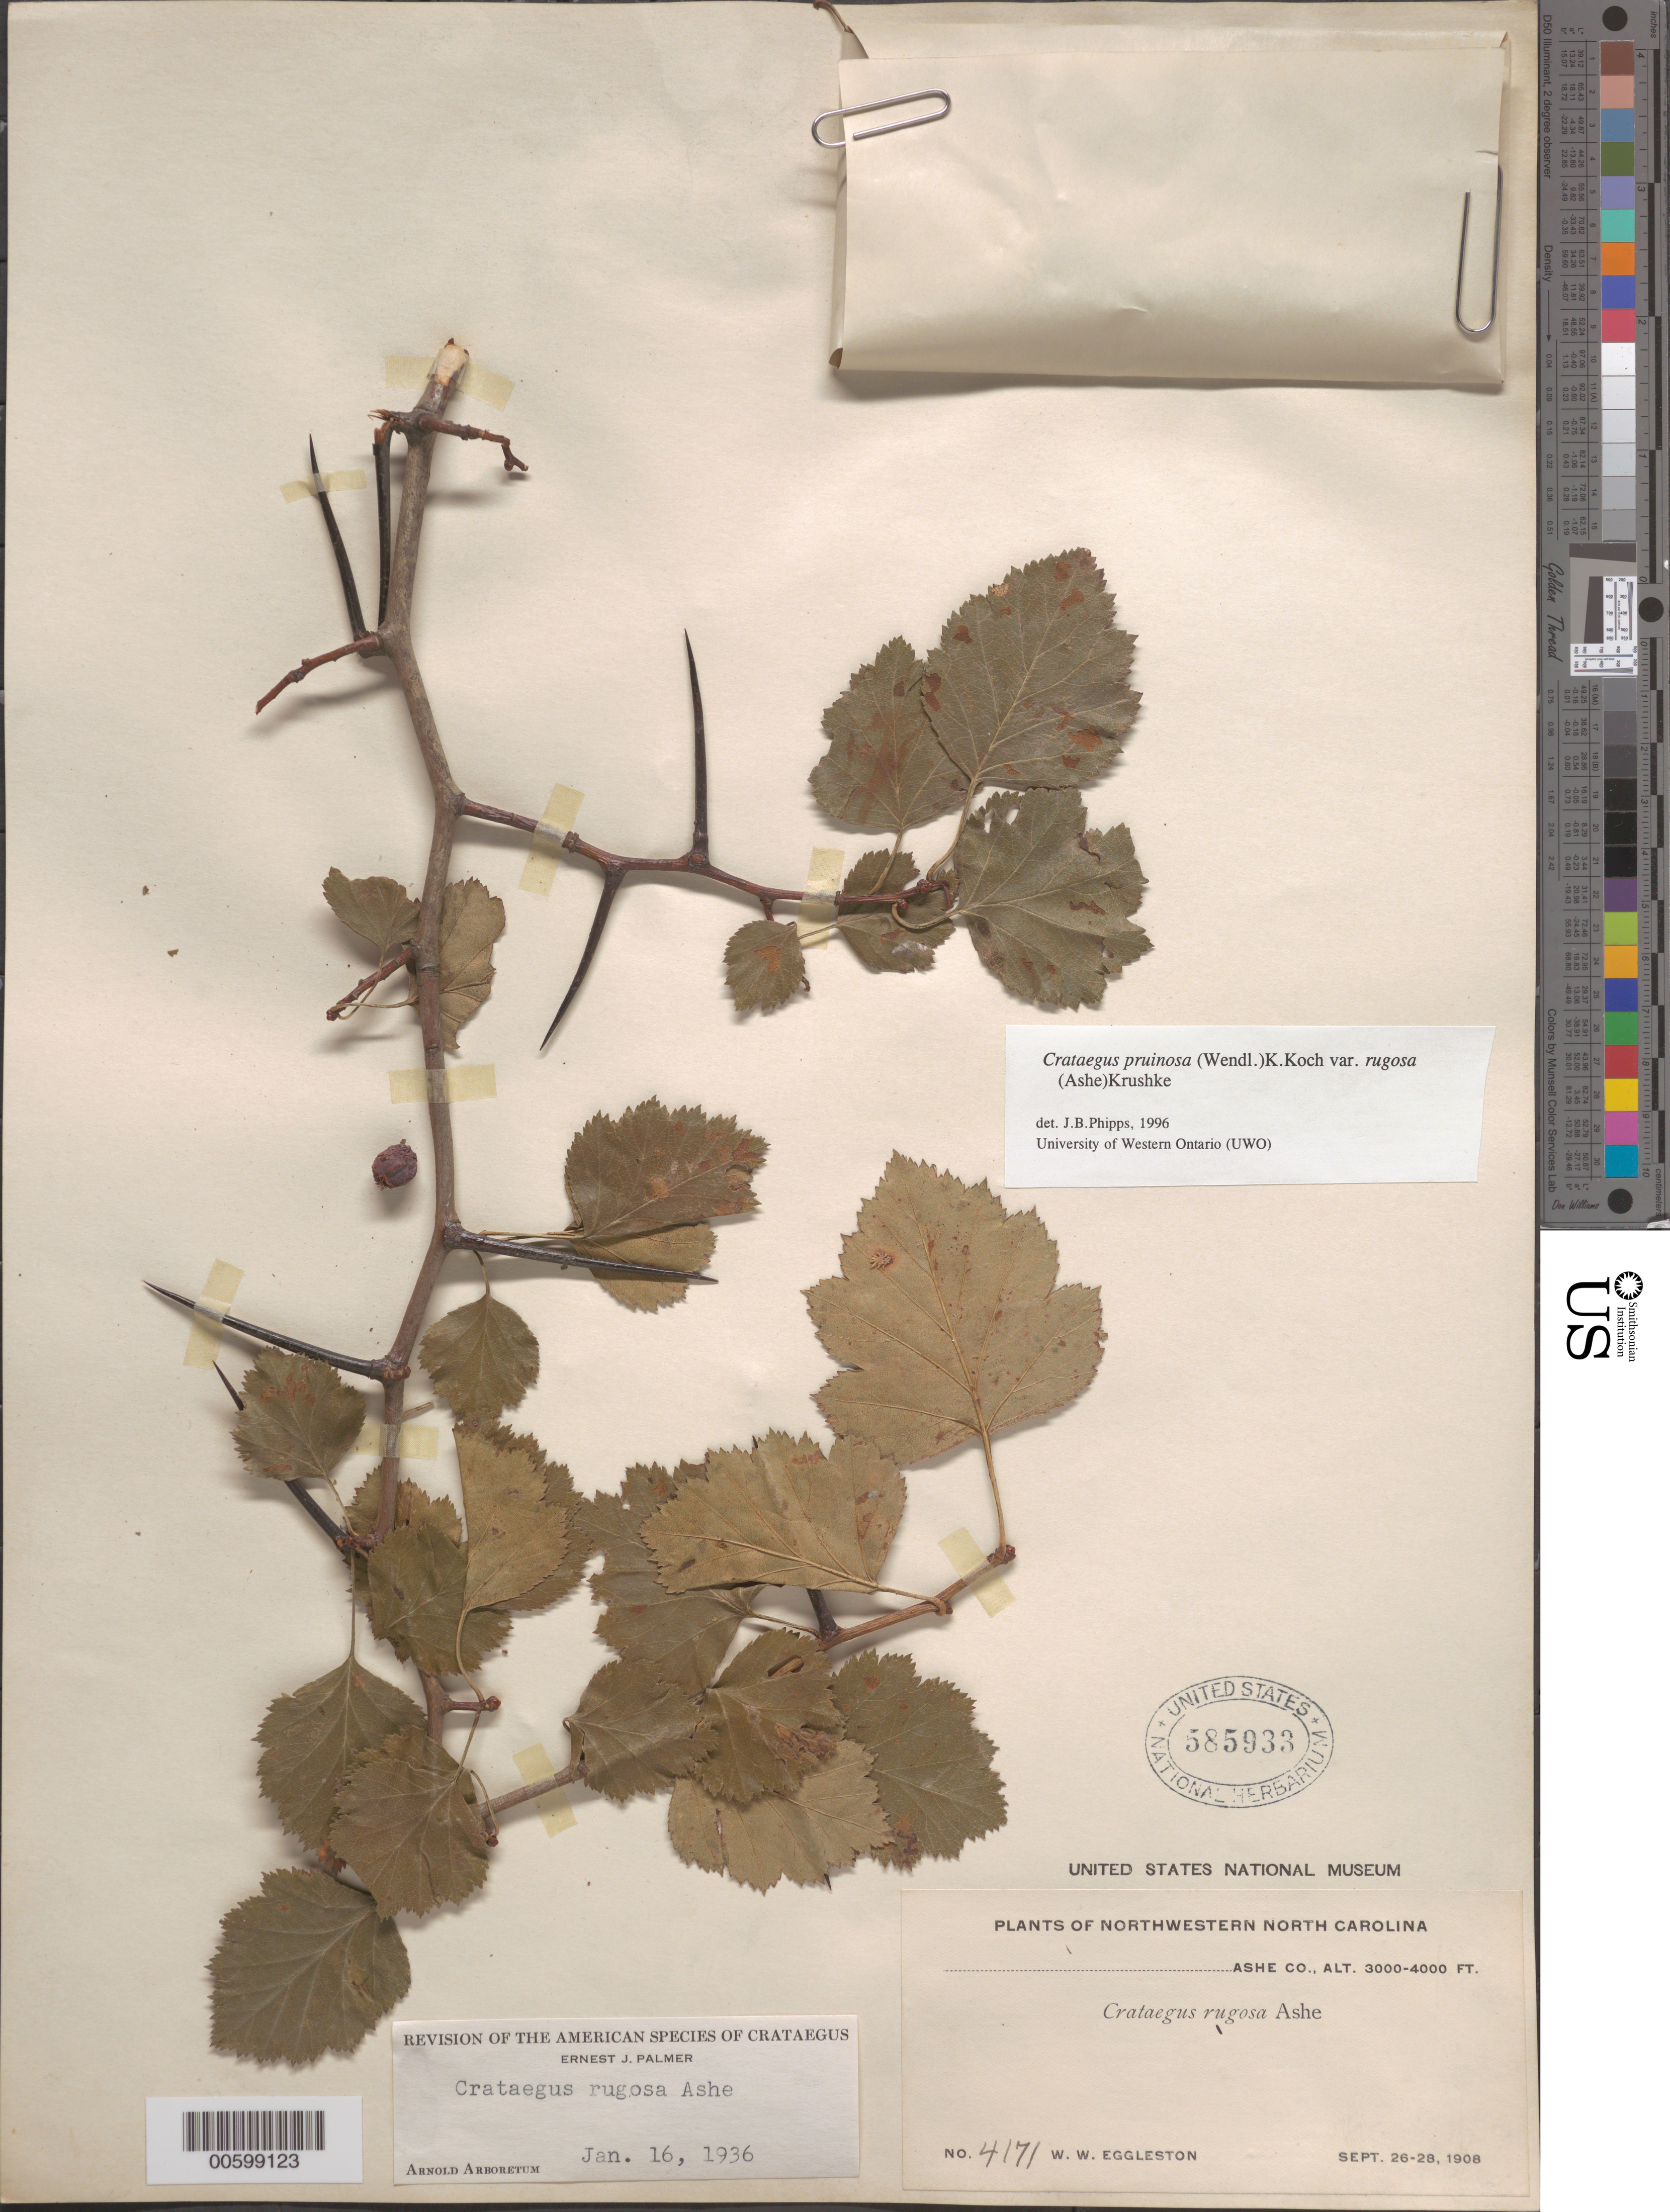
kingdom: Plantae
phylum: Tracheophyta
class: Magnoliopsida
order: Rosales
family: Rosaceae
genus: Crataegus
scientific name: Crataegus pruinosa var. rugosa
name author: (Ashe) Kruschke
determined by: Phipps, James B., (UWO), University of Western Ontario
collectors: W. W. Eggleston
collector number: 4171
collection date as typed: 26 Sep 1908 to 28 Sep 1908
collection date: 1908-09-26/1908-09-28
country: United States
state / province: North Carolina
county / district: Ashe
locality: Northwestern North Carolina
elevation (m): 914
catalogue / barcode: US 585933